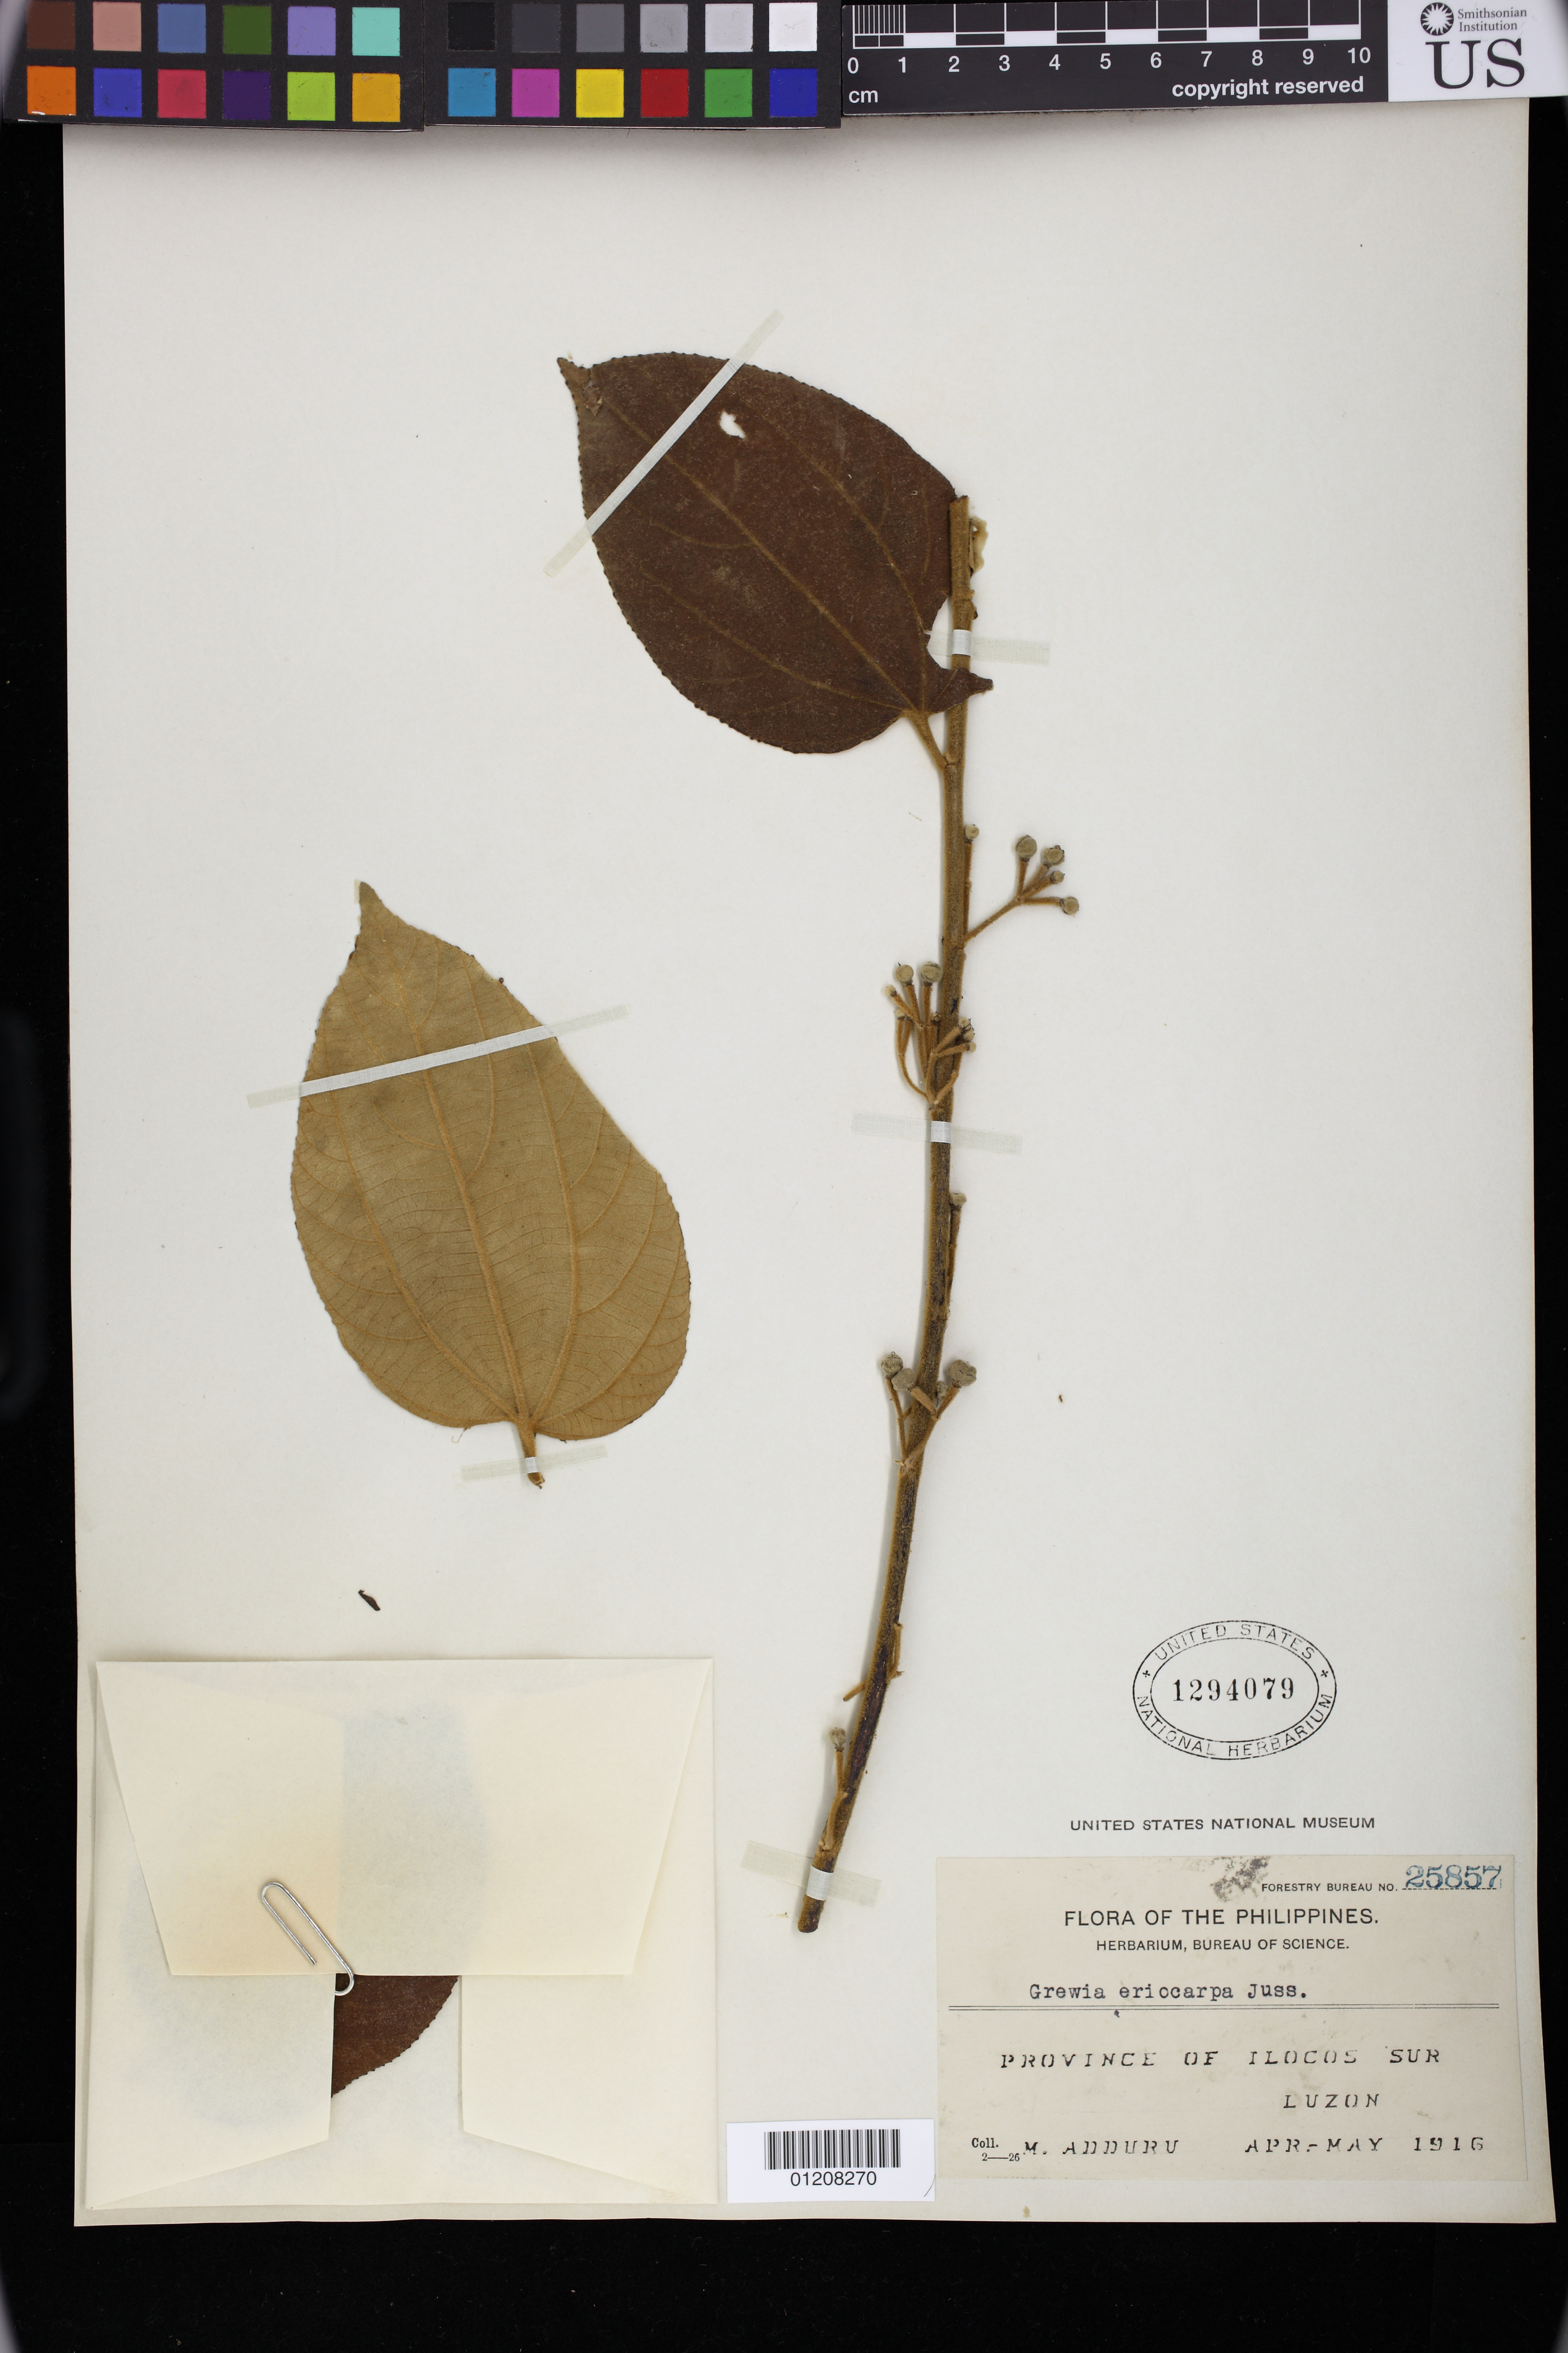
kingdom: Plantae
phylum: Tracheophyta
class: Magnoliopsida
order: Malvales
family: Malvaceae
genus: Grewia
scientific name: Grewia eriocarpa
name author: Juss.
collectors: M. Adduru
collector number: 2-26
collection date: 1916-04/1916-05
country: Philippines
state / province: Ilocos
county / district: Ilocos Sur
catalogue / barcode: US 1294079